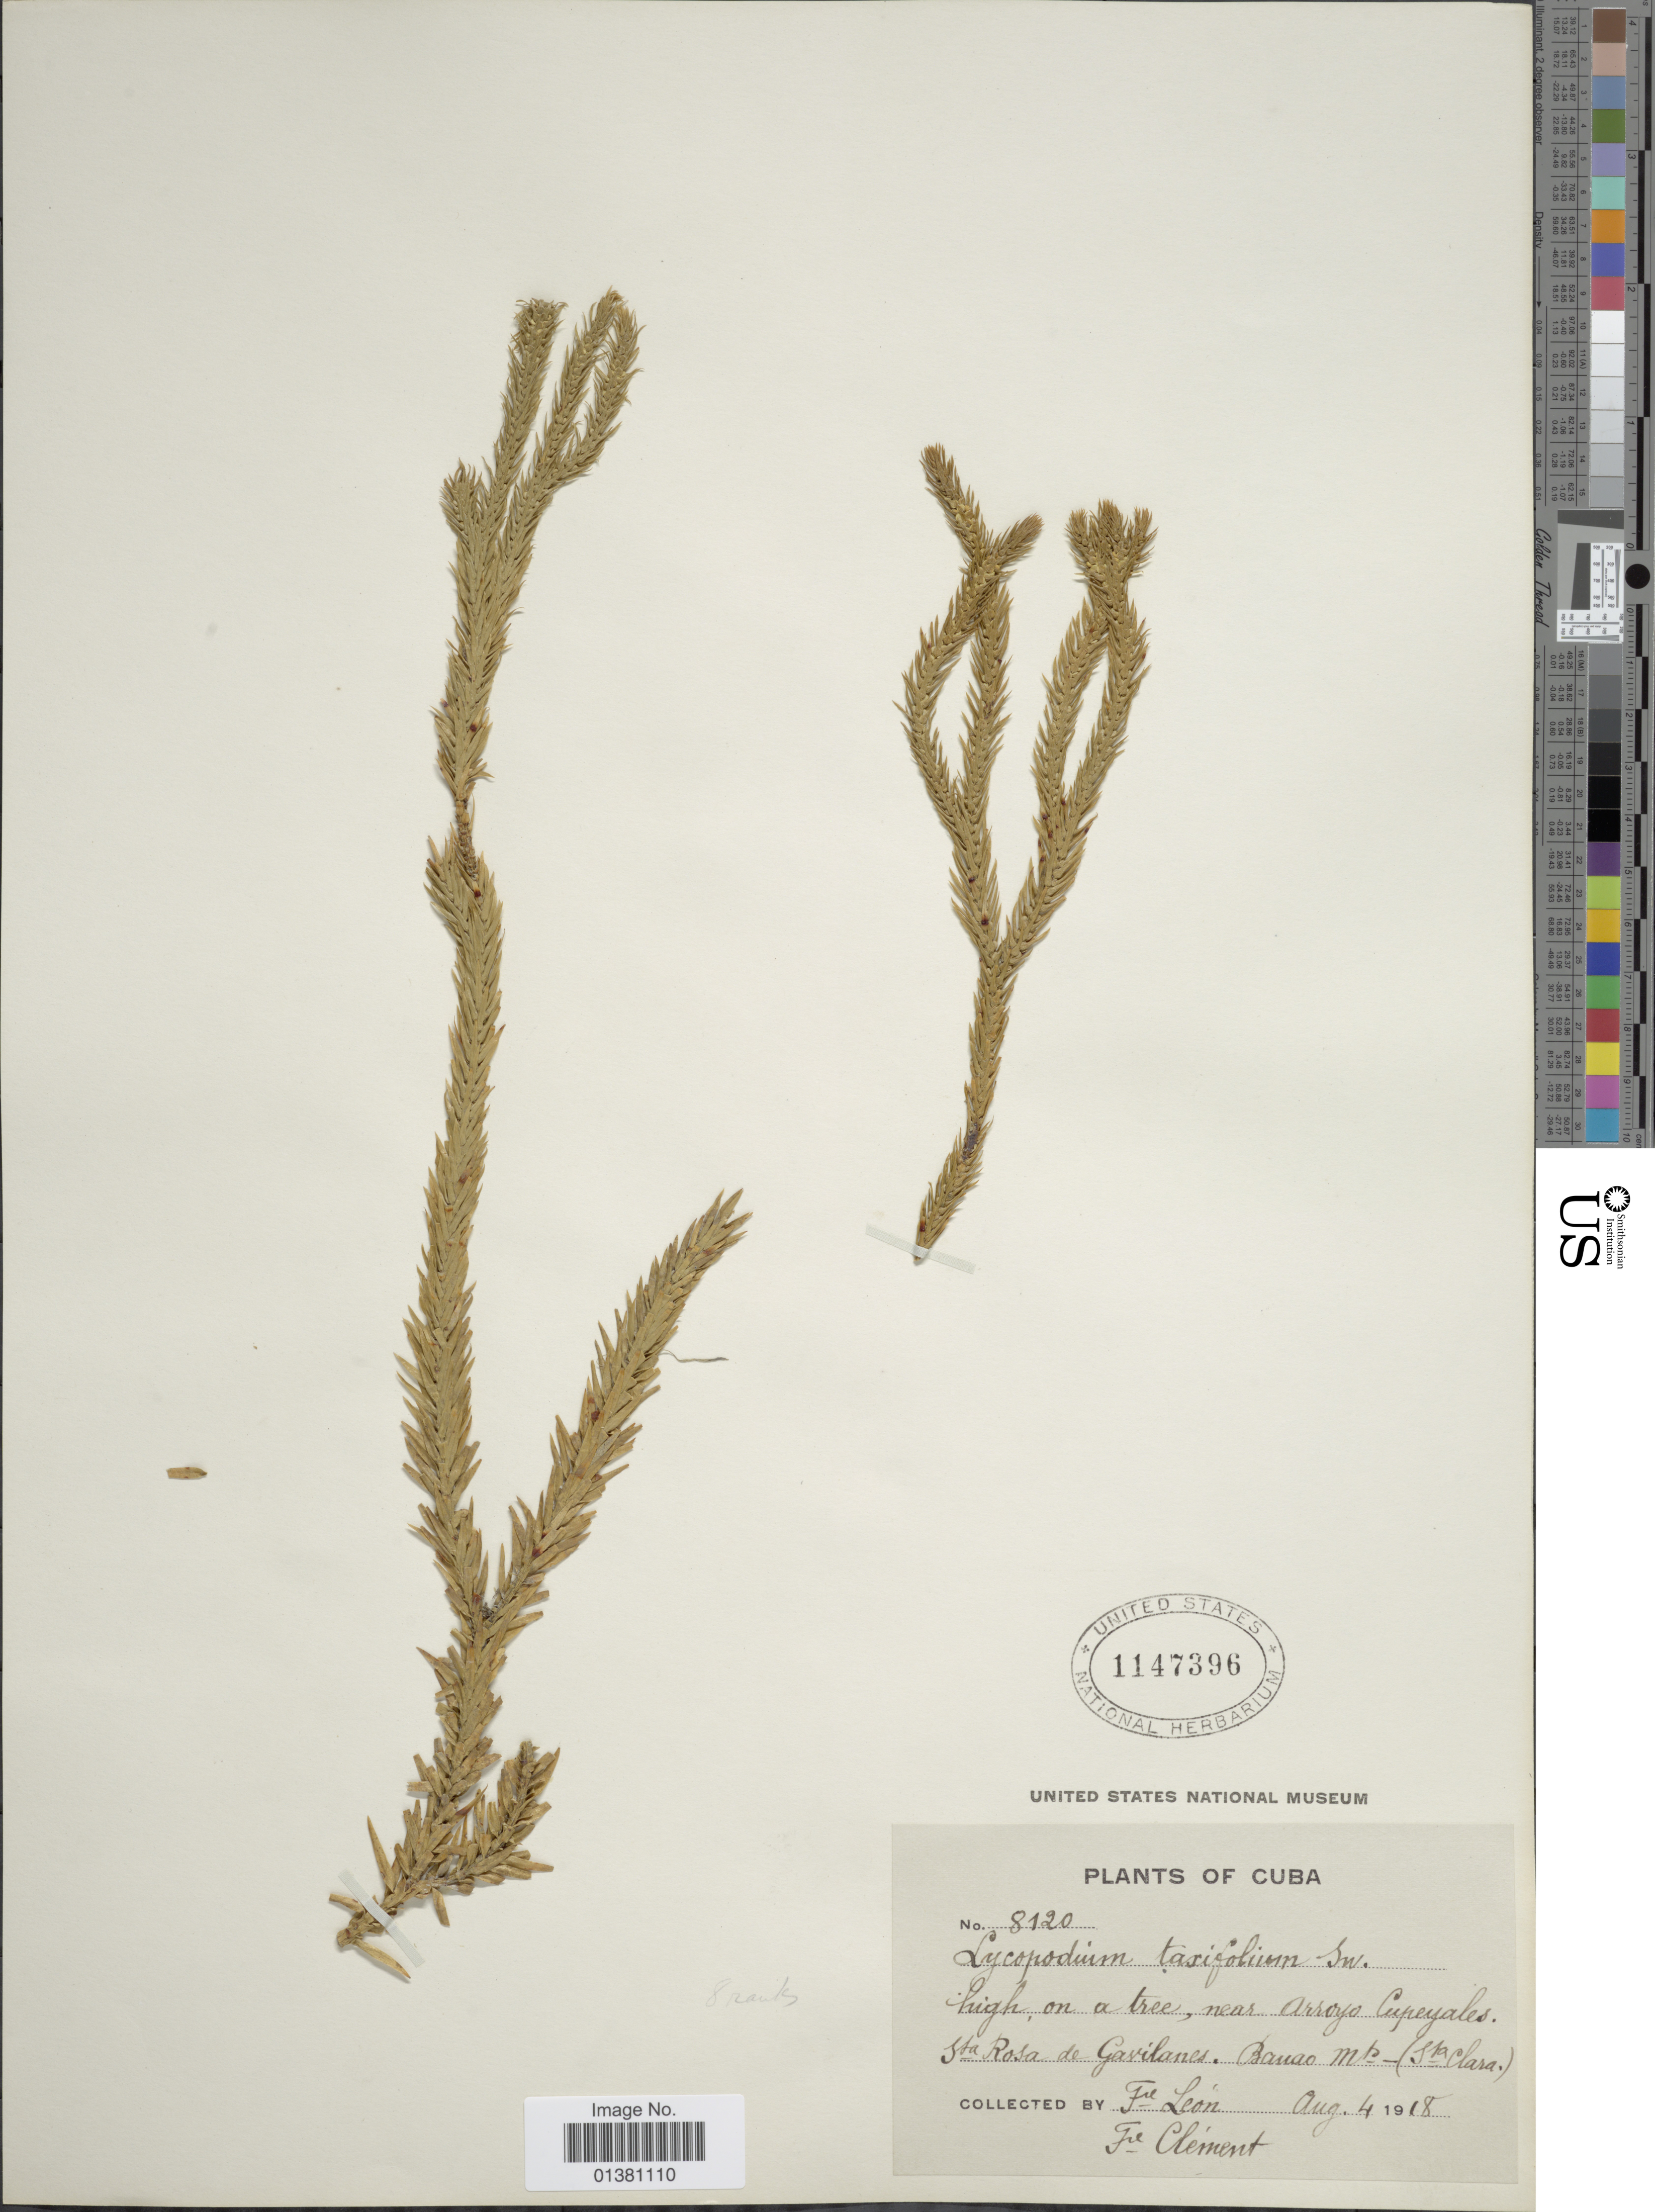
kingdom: Plantae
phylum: Tracheophyta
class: Lycopodiopsida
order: Lycopodiales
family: Lycopodiaceae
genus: Phlegmariurus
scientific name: Phlegmariurus taxifolius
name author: (Sw.) Á. Löve & D. Löve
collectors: -. León & -. Clement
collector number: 8120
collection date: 1918-08-04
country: Cuba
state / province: Las Villas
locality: Sta Rosa de Gavilanes, Banao Mts (Sta Clara)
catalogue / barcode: US 1147396